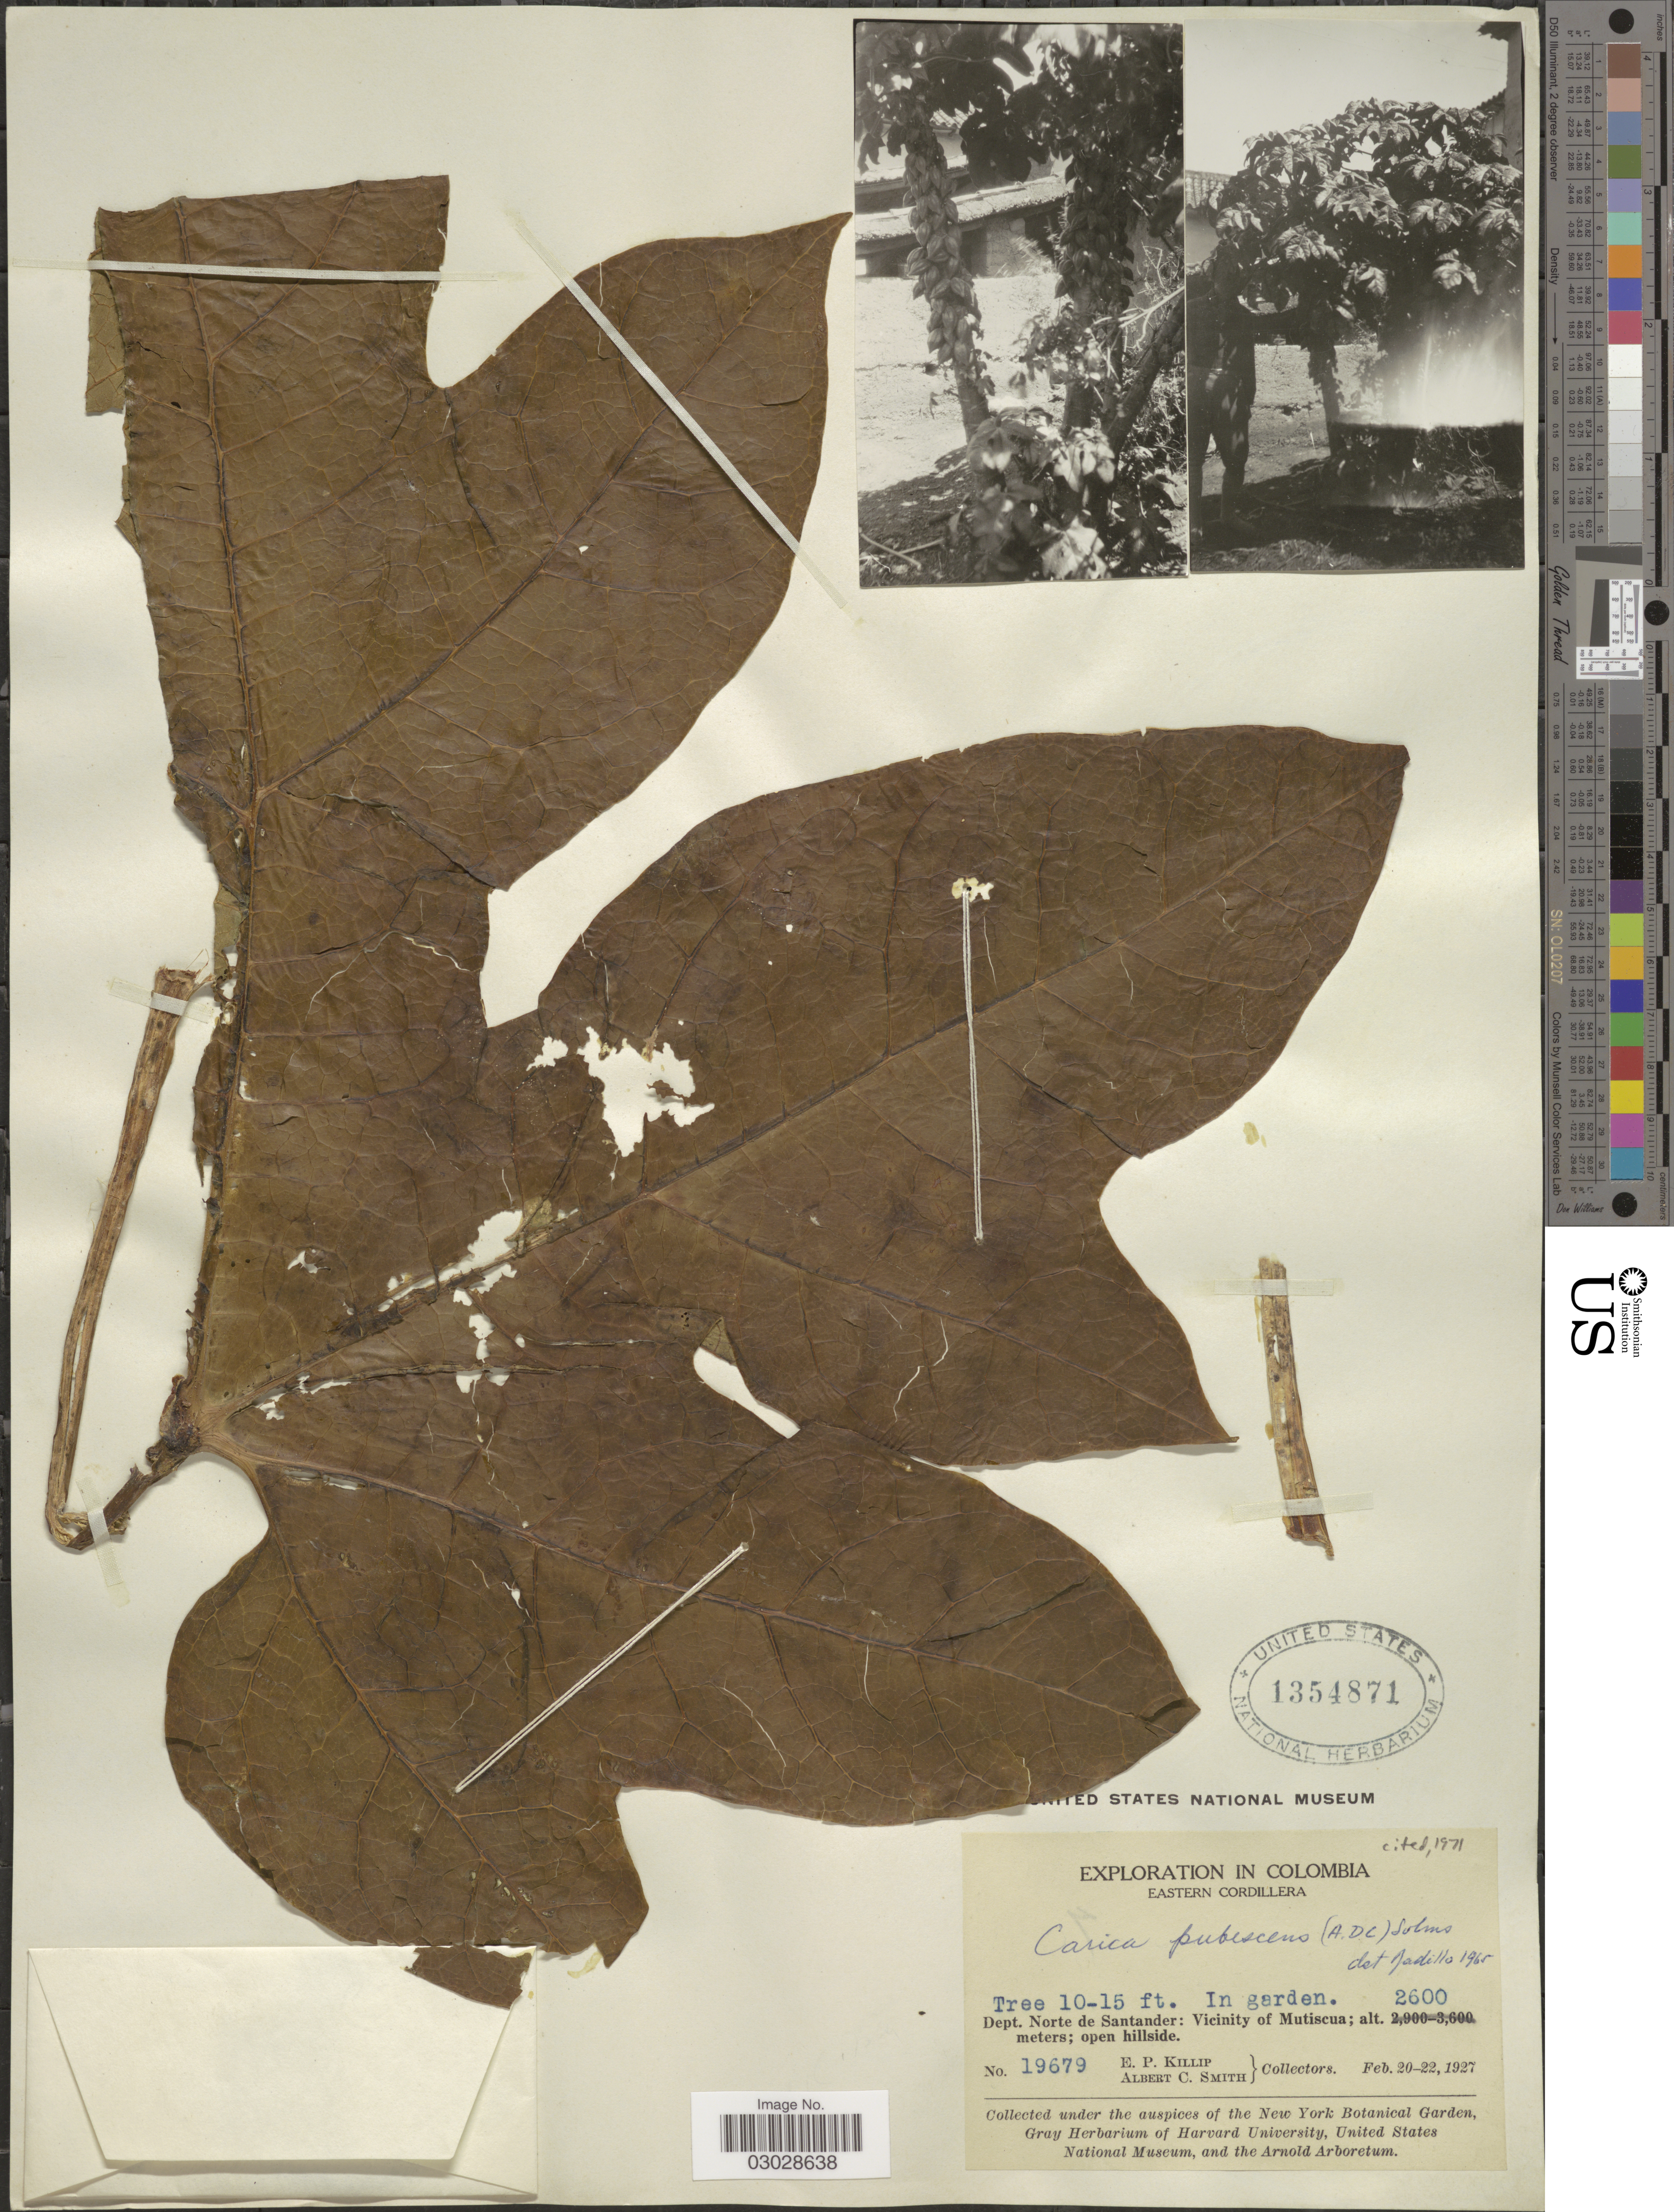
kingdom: Plantae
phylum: Tracheophyta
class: Magnoliopsida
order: Brassicales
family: Caricaceae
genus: Vasconcellea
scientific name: Vasconcellea pubescens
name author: A. DC.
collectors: E. P. Killip & A. C. Smith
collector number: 19679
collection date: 1927-02-20/1927-02-22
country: Colombia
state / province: Norte de Santander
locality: Eastern Cordillera, Dept. Norte de Santander: Vicinity of Mutiscua.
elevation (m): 2600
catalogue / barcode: US 1354871